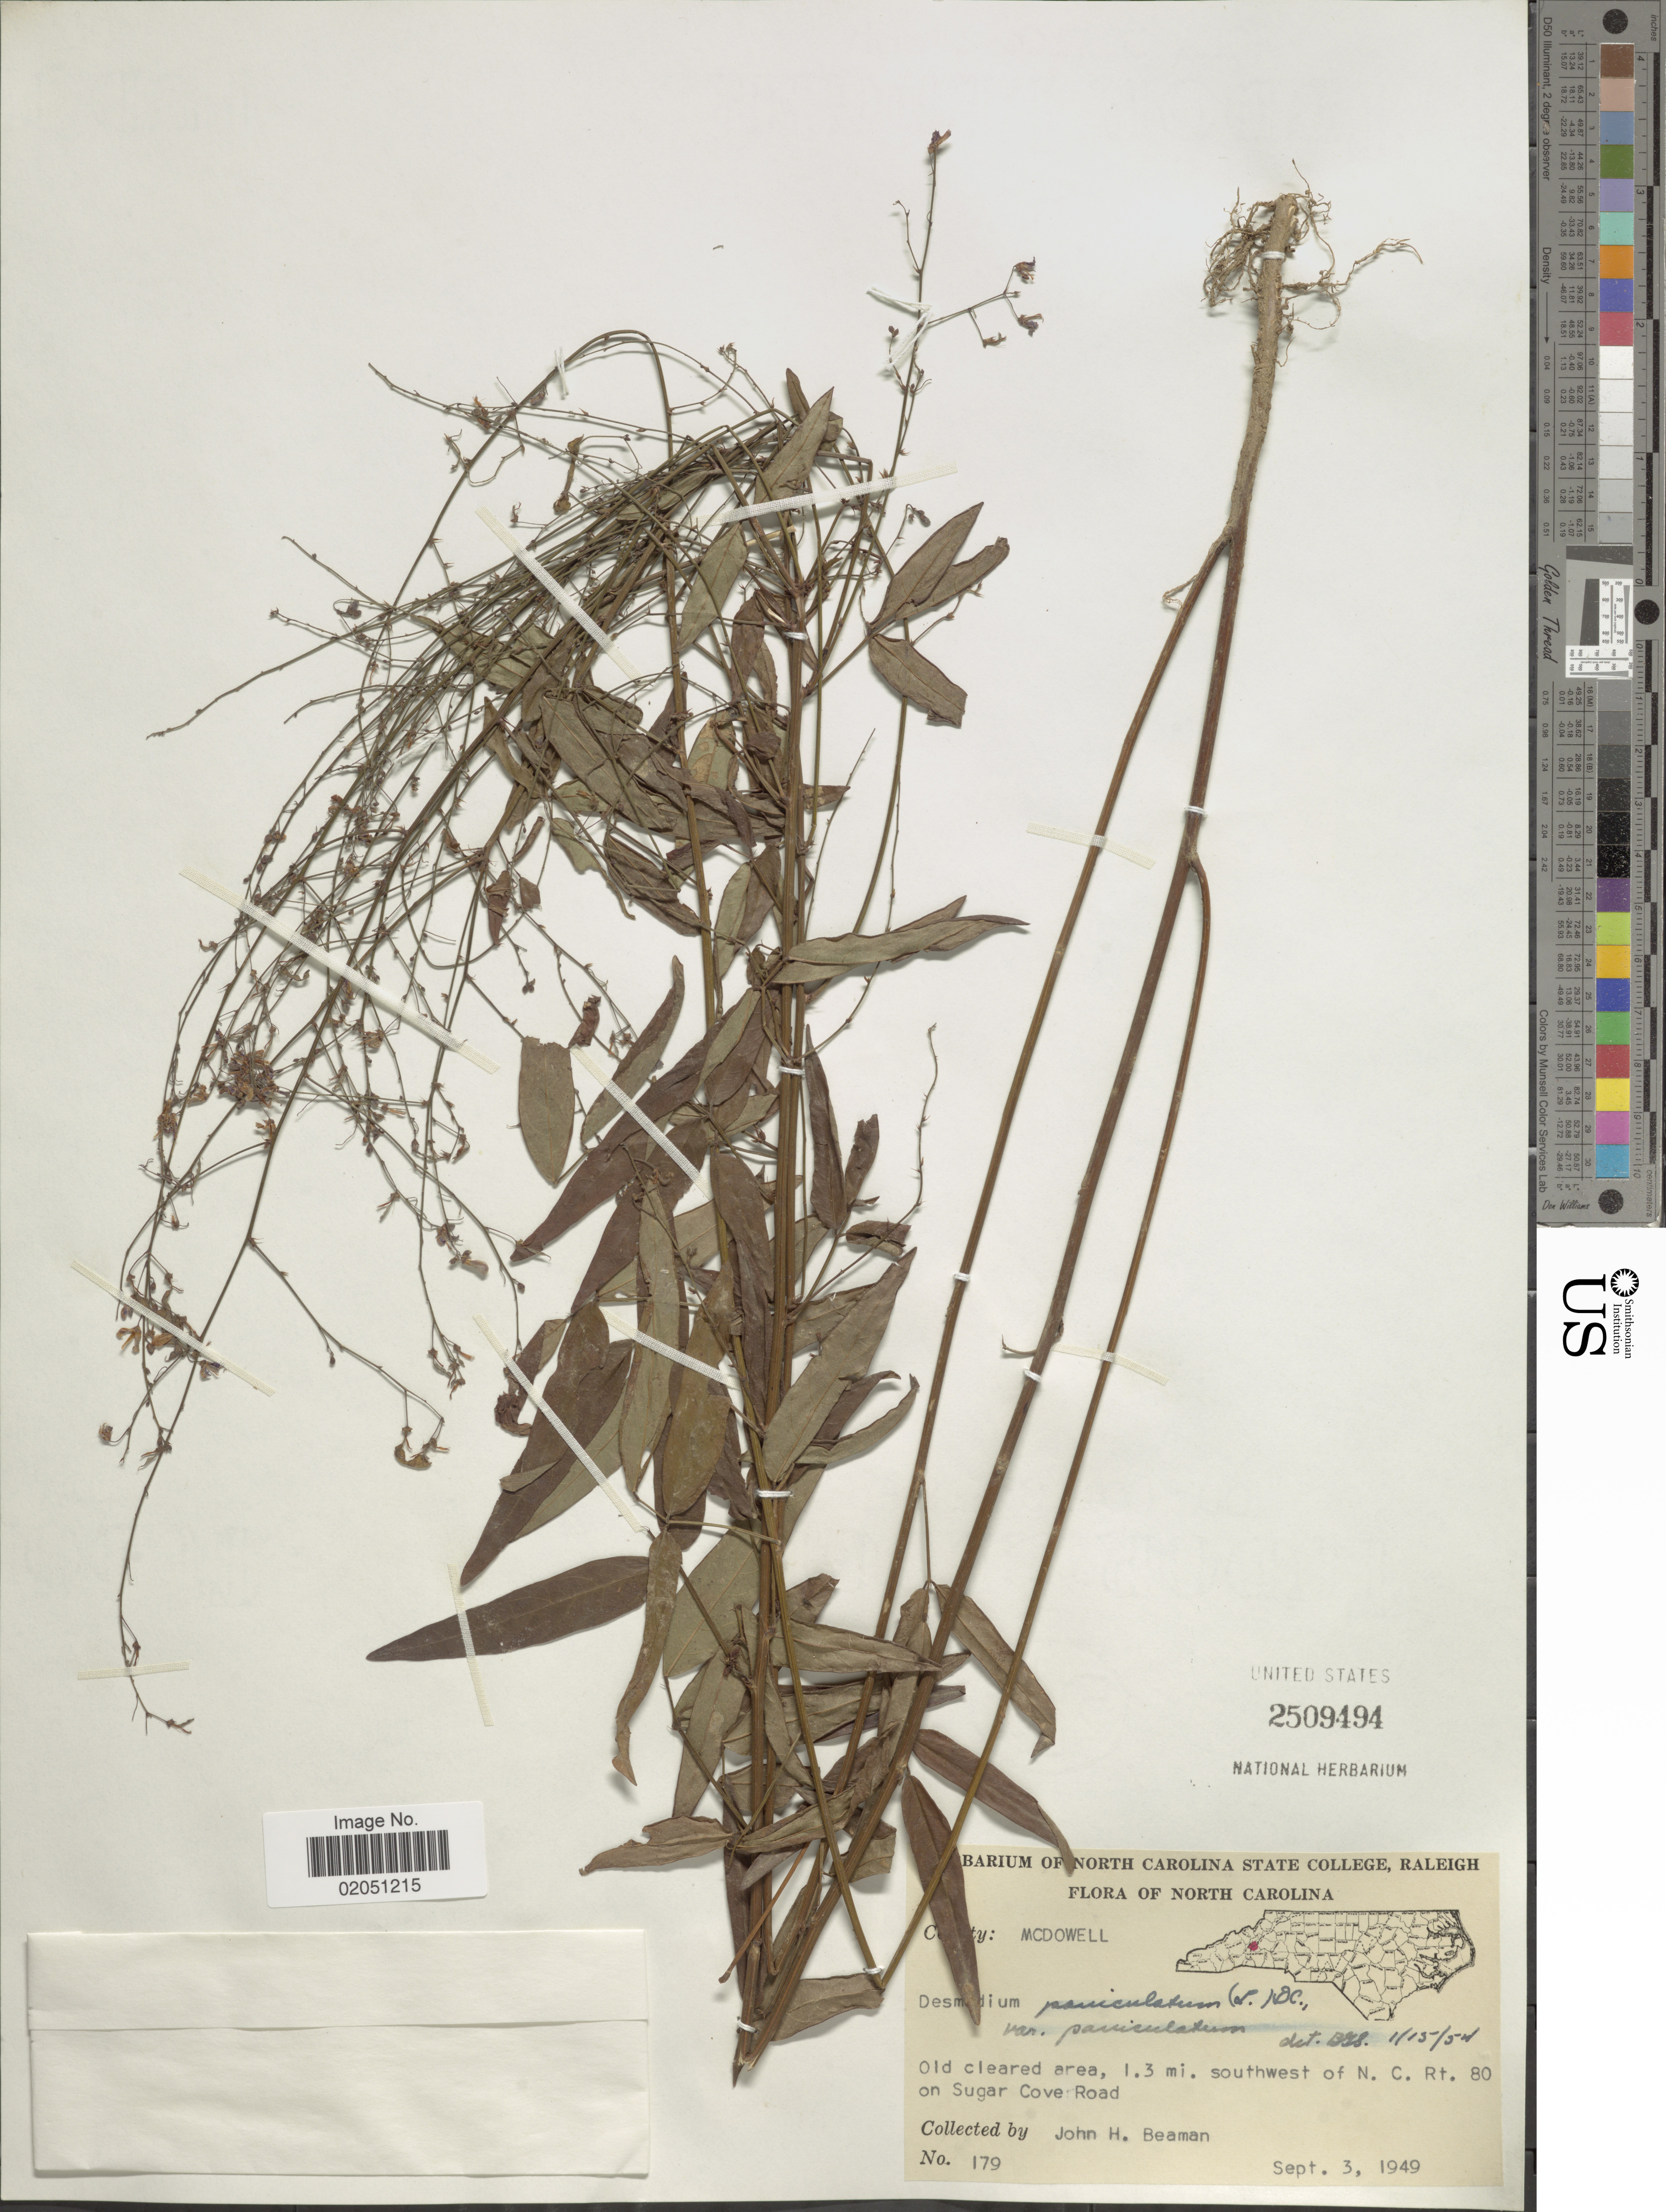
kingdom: Plantae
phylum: Tracheophyta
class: Magnoliopsida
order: Fabales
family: Fabaceae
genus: Desmodium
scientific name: Desmodium paniculatum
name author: (L.) DC.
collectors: J. H. Beaman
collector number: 179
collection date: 1949-09-03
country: United States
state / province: North Carolina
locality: County: McDowell, Old cleared area, 1.3 mi southwest of N.C. Rt 80 on Sugar Cove Road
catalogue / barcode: US 2509494